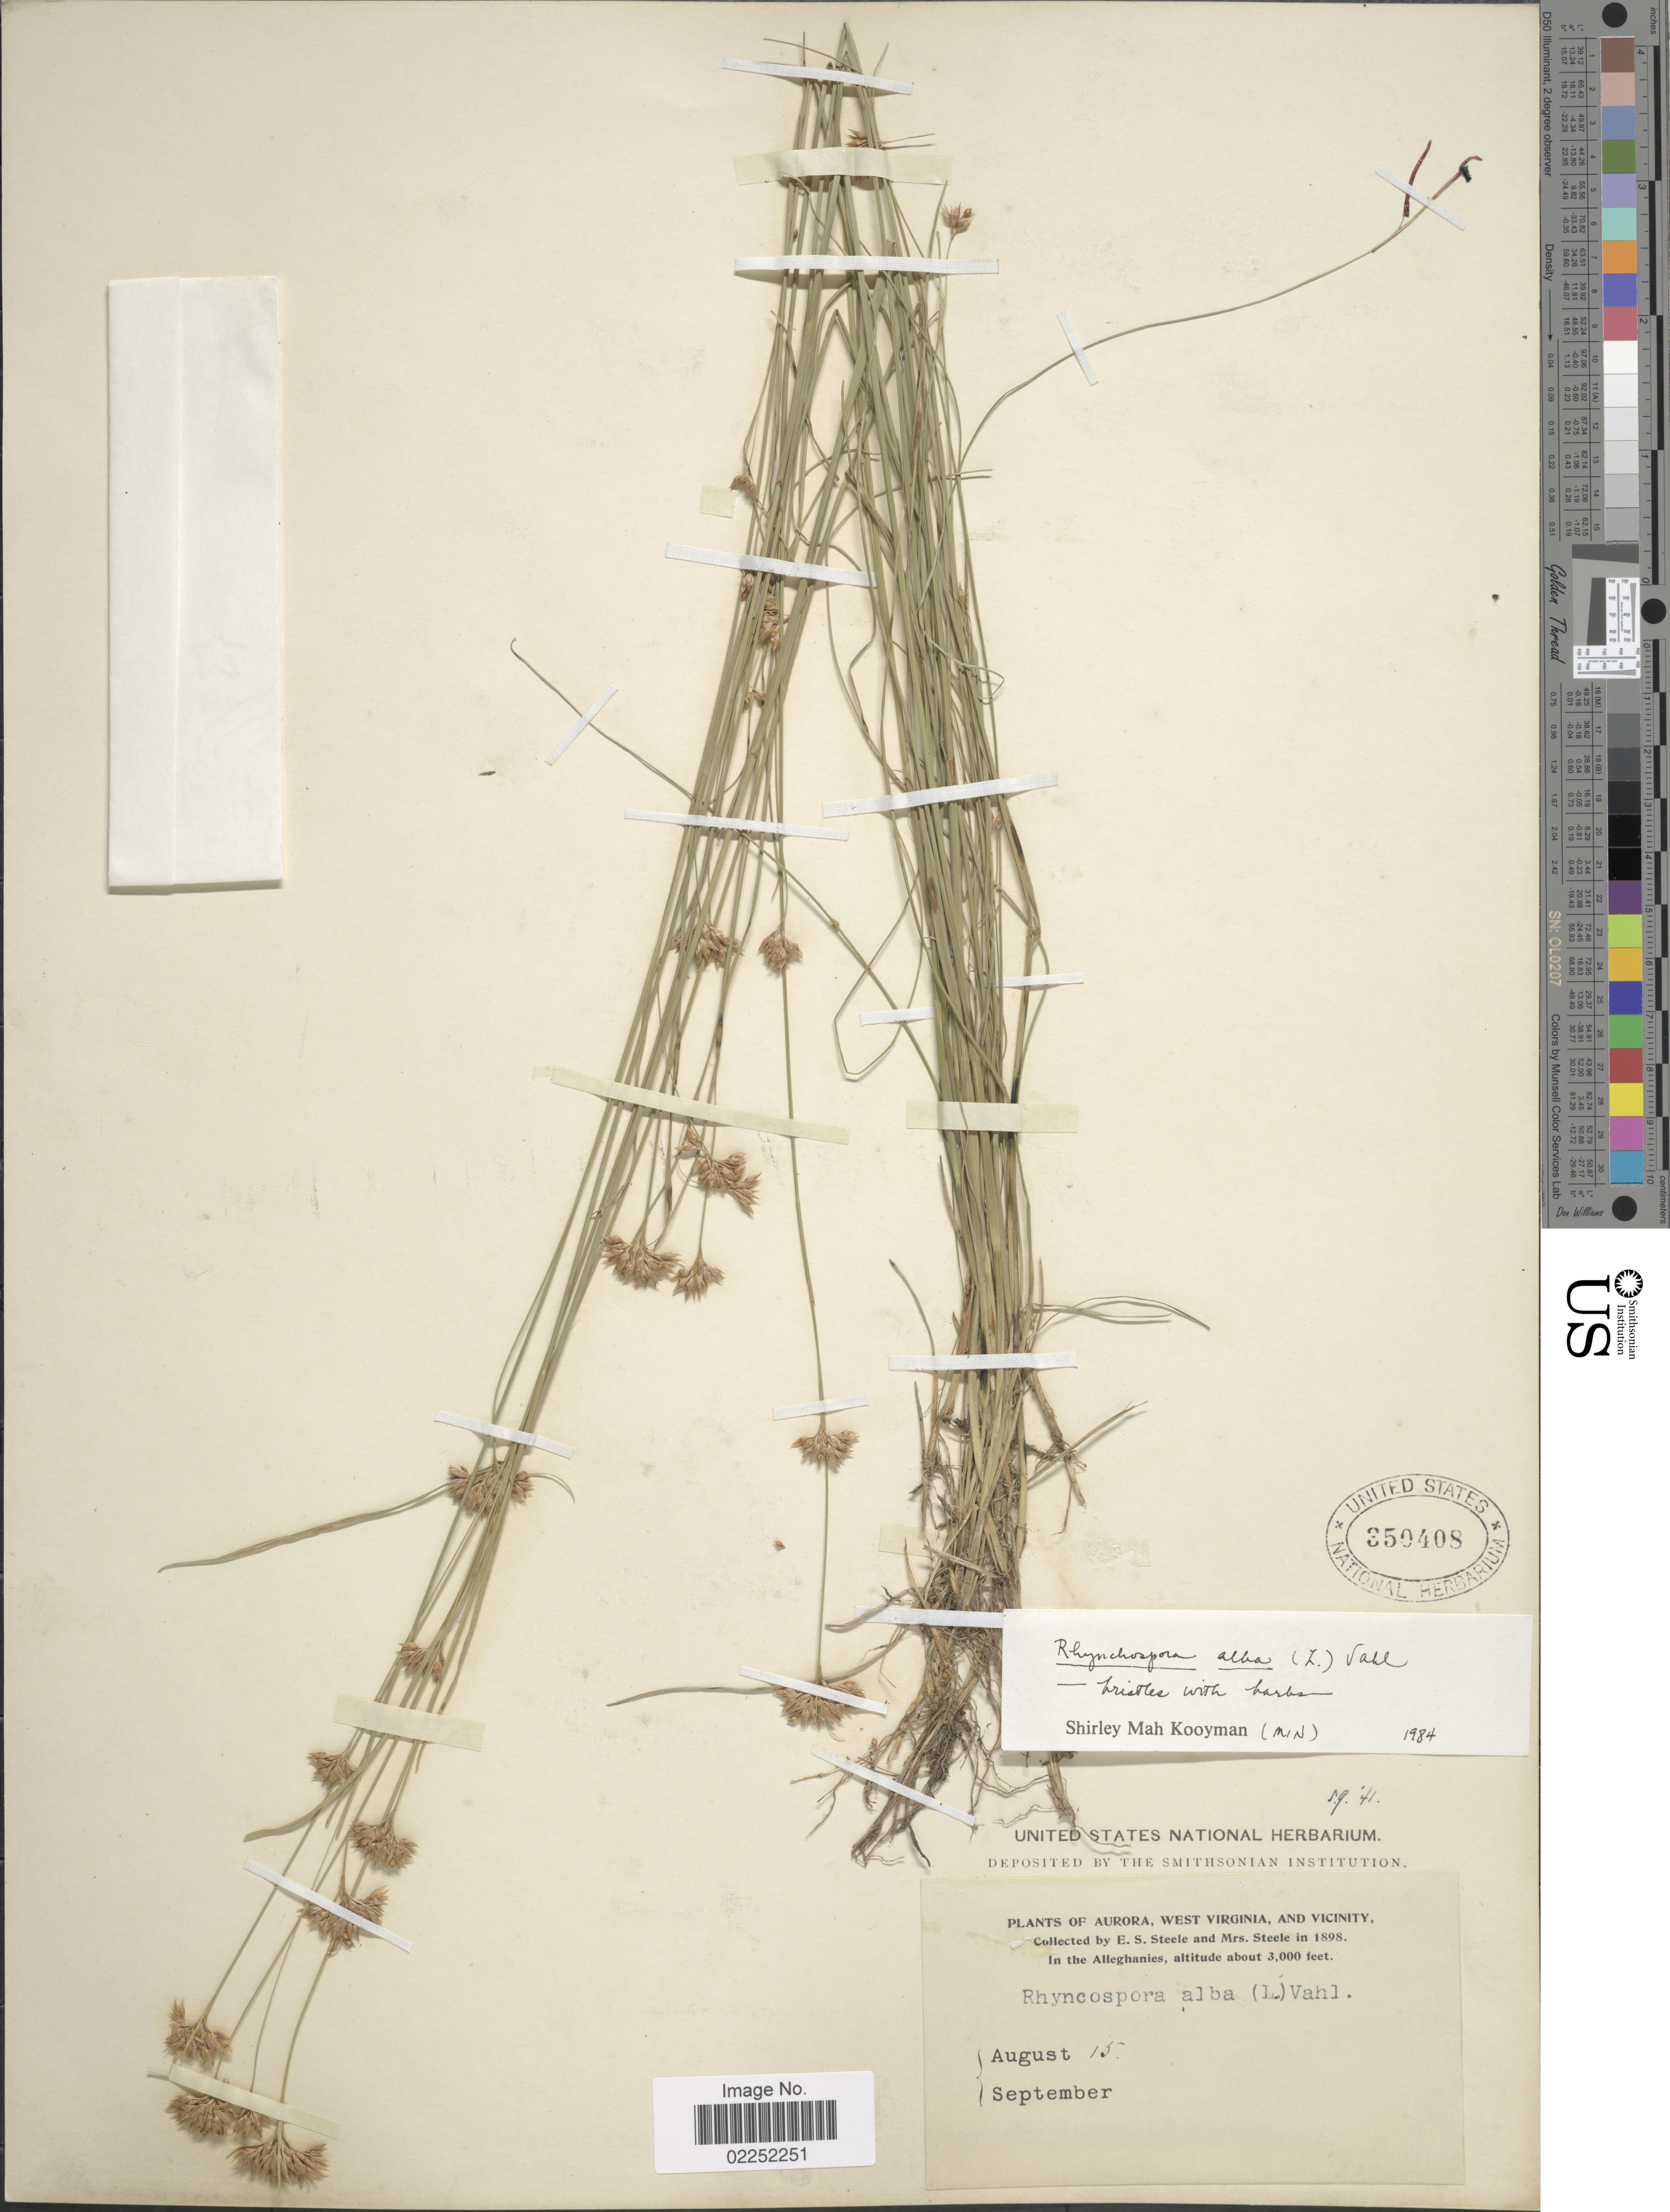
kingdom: Plantae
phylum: Tracheophyta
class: Liliopsida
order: Poales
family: Cyperaceae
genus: Rhynchospora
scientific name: Rhynchospora alba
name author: (L.) Vahl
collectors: E. Steele & Mrs. E. S. Steele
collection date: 1898-08-15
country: United States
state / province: West Virginia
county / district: Preston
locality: Aurora, and vicinity, In the Alleghenies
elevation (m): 914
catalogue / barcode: US 350408